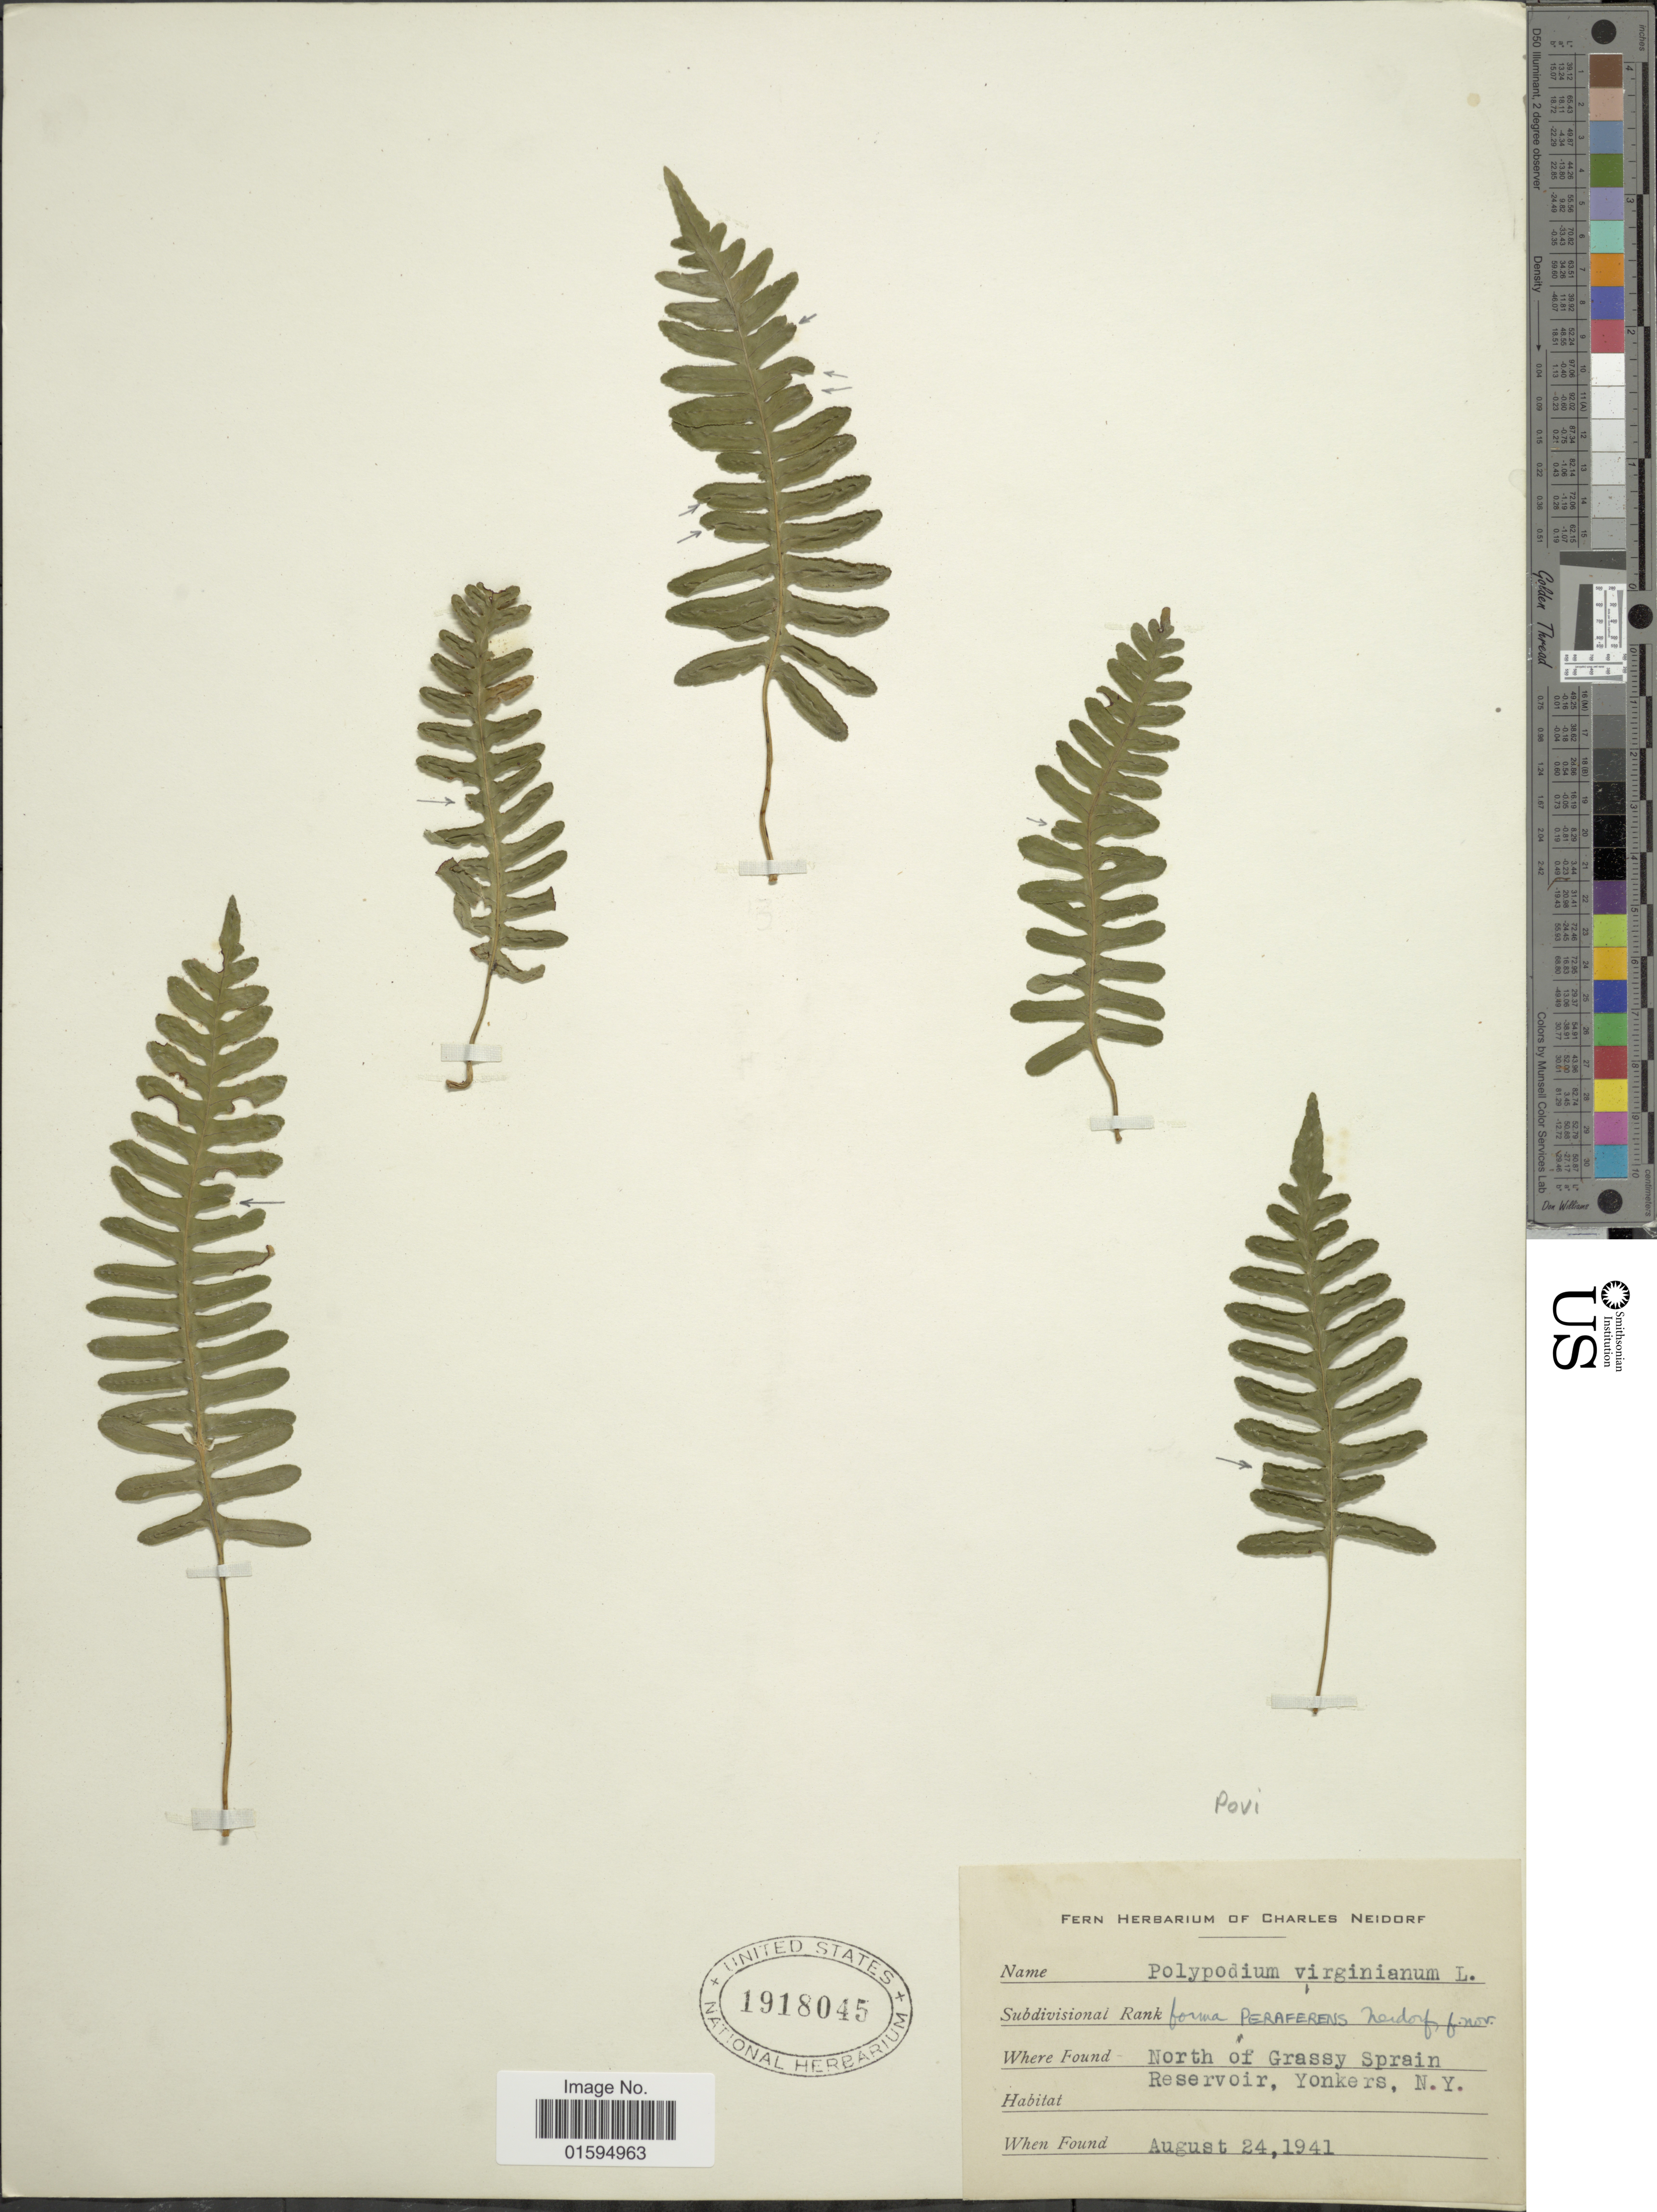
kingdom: Plantae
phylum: Tracheophyta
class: Polypodiopsida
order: Polypodiales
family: Polypodiaceae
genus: Polypodium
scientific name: Polypodium virginianum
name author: L.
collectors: C. Neidorf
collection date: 1941-08-24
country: United States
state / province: New York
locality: North of Grassy Sprain Reservoir, Yonkers.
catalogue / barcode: US 1918045